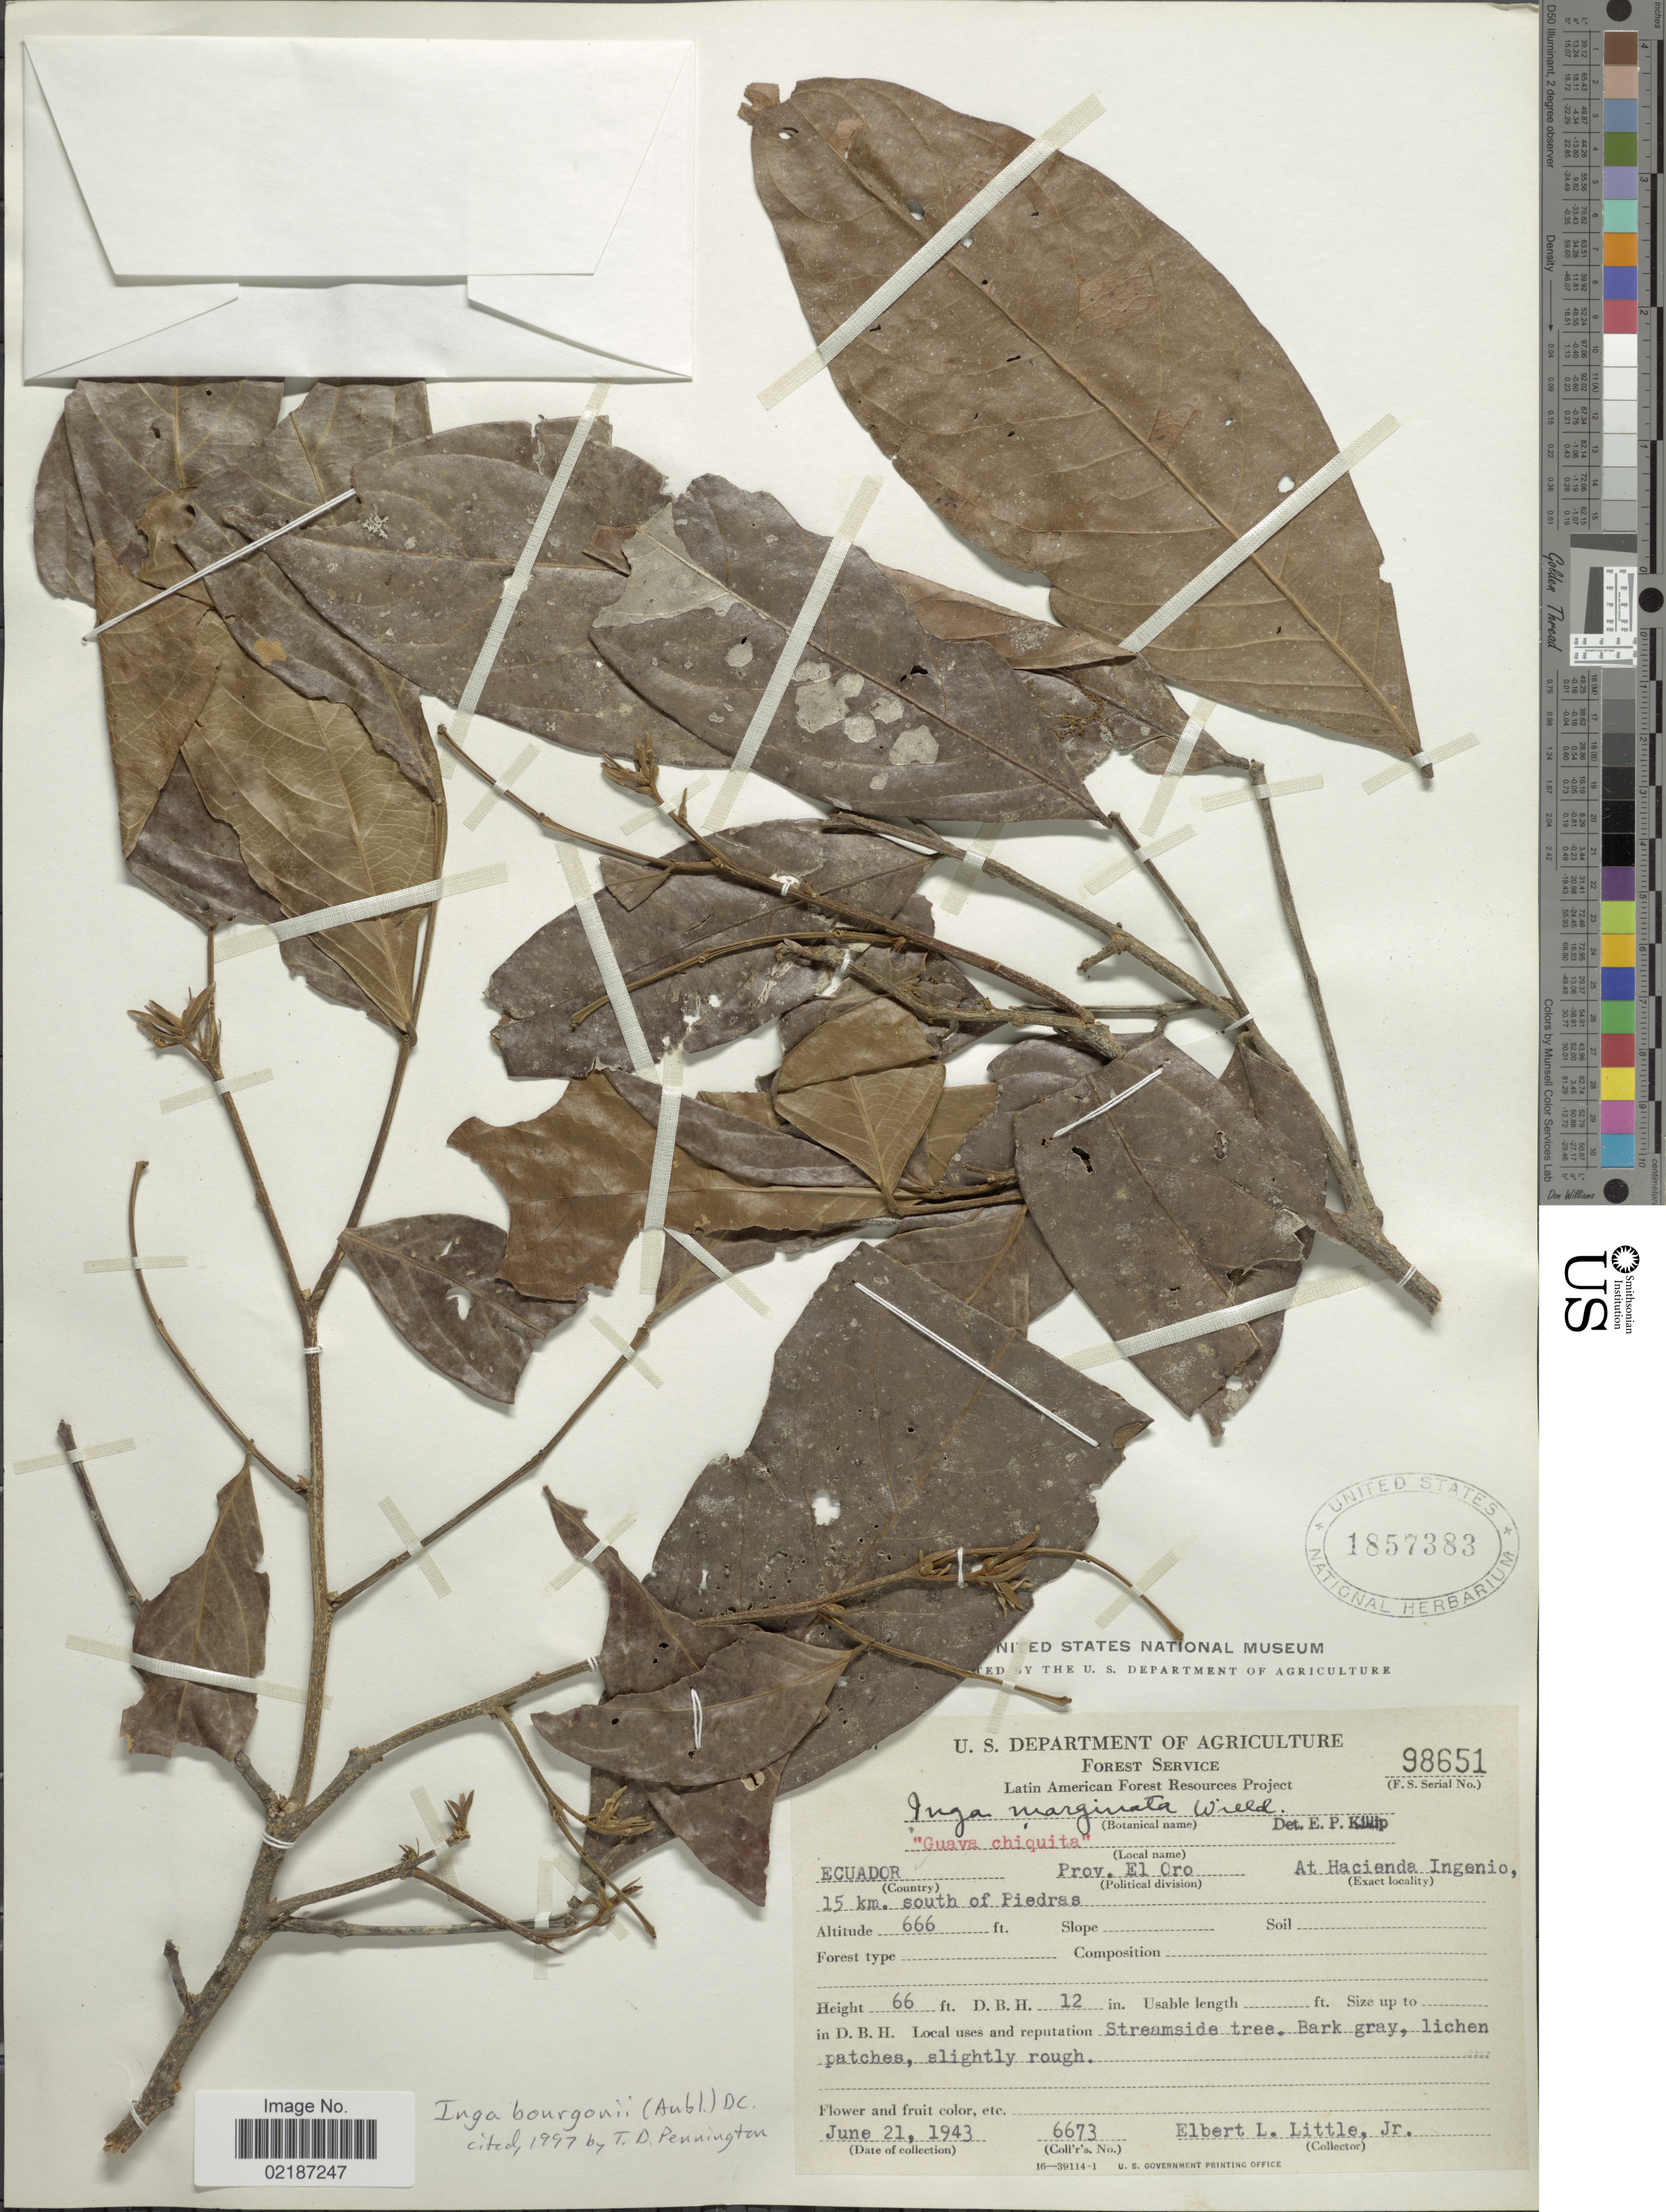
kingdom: Plantae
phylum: Tracheophyta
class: Magnoliopsida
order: Fabales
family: Fabaceae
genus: Inga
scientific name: Inga bourgoni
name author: (Aubl.) DC.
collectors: E. L. Little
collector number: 98651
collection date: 1943-06-21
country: Ecuador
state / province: El Oro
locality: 15 km. south of Piedras, at Hacienda Ingenio, streamside tree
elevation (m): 20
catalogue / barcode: US 1857383